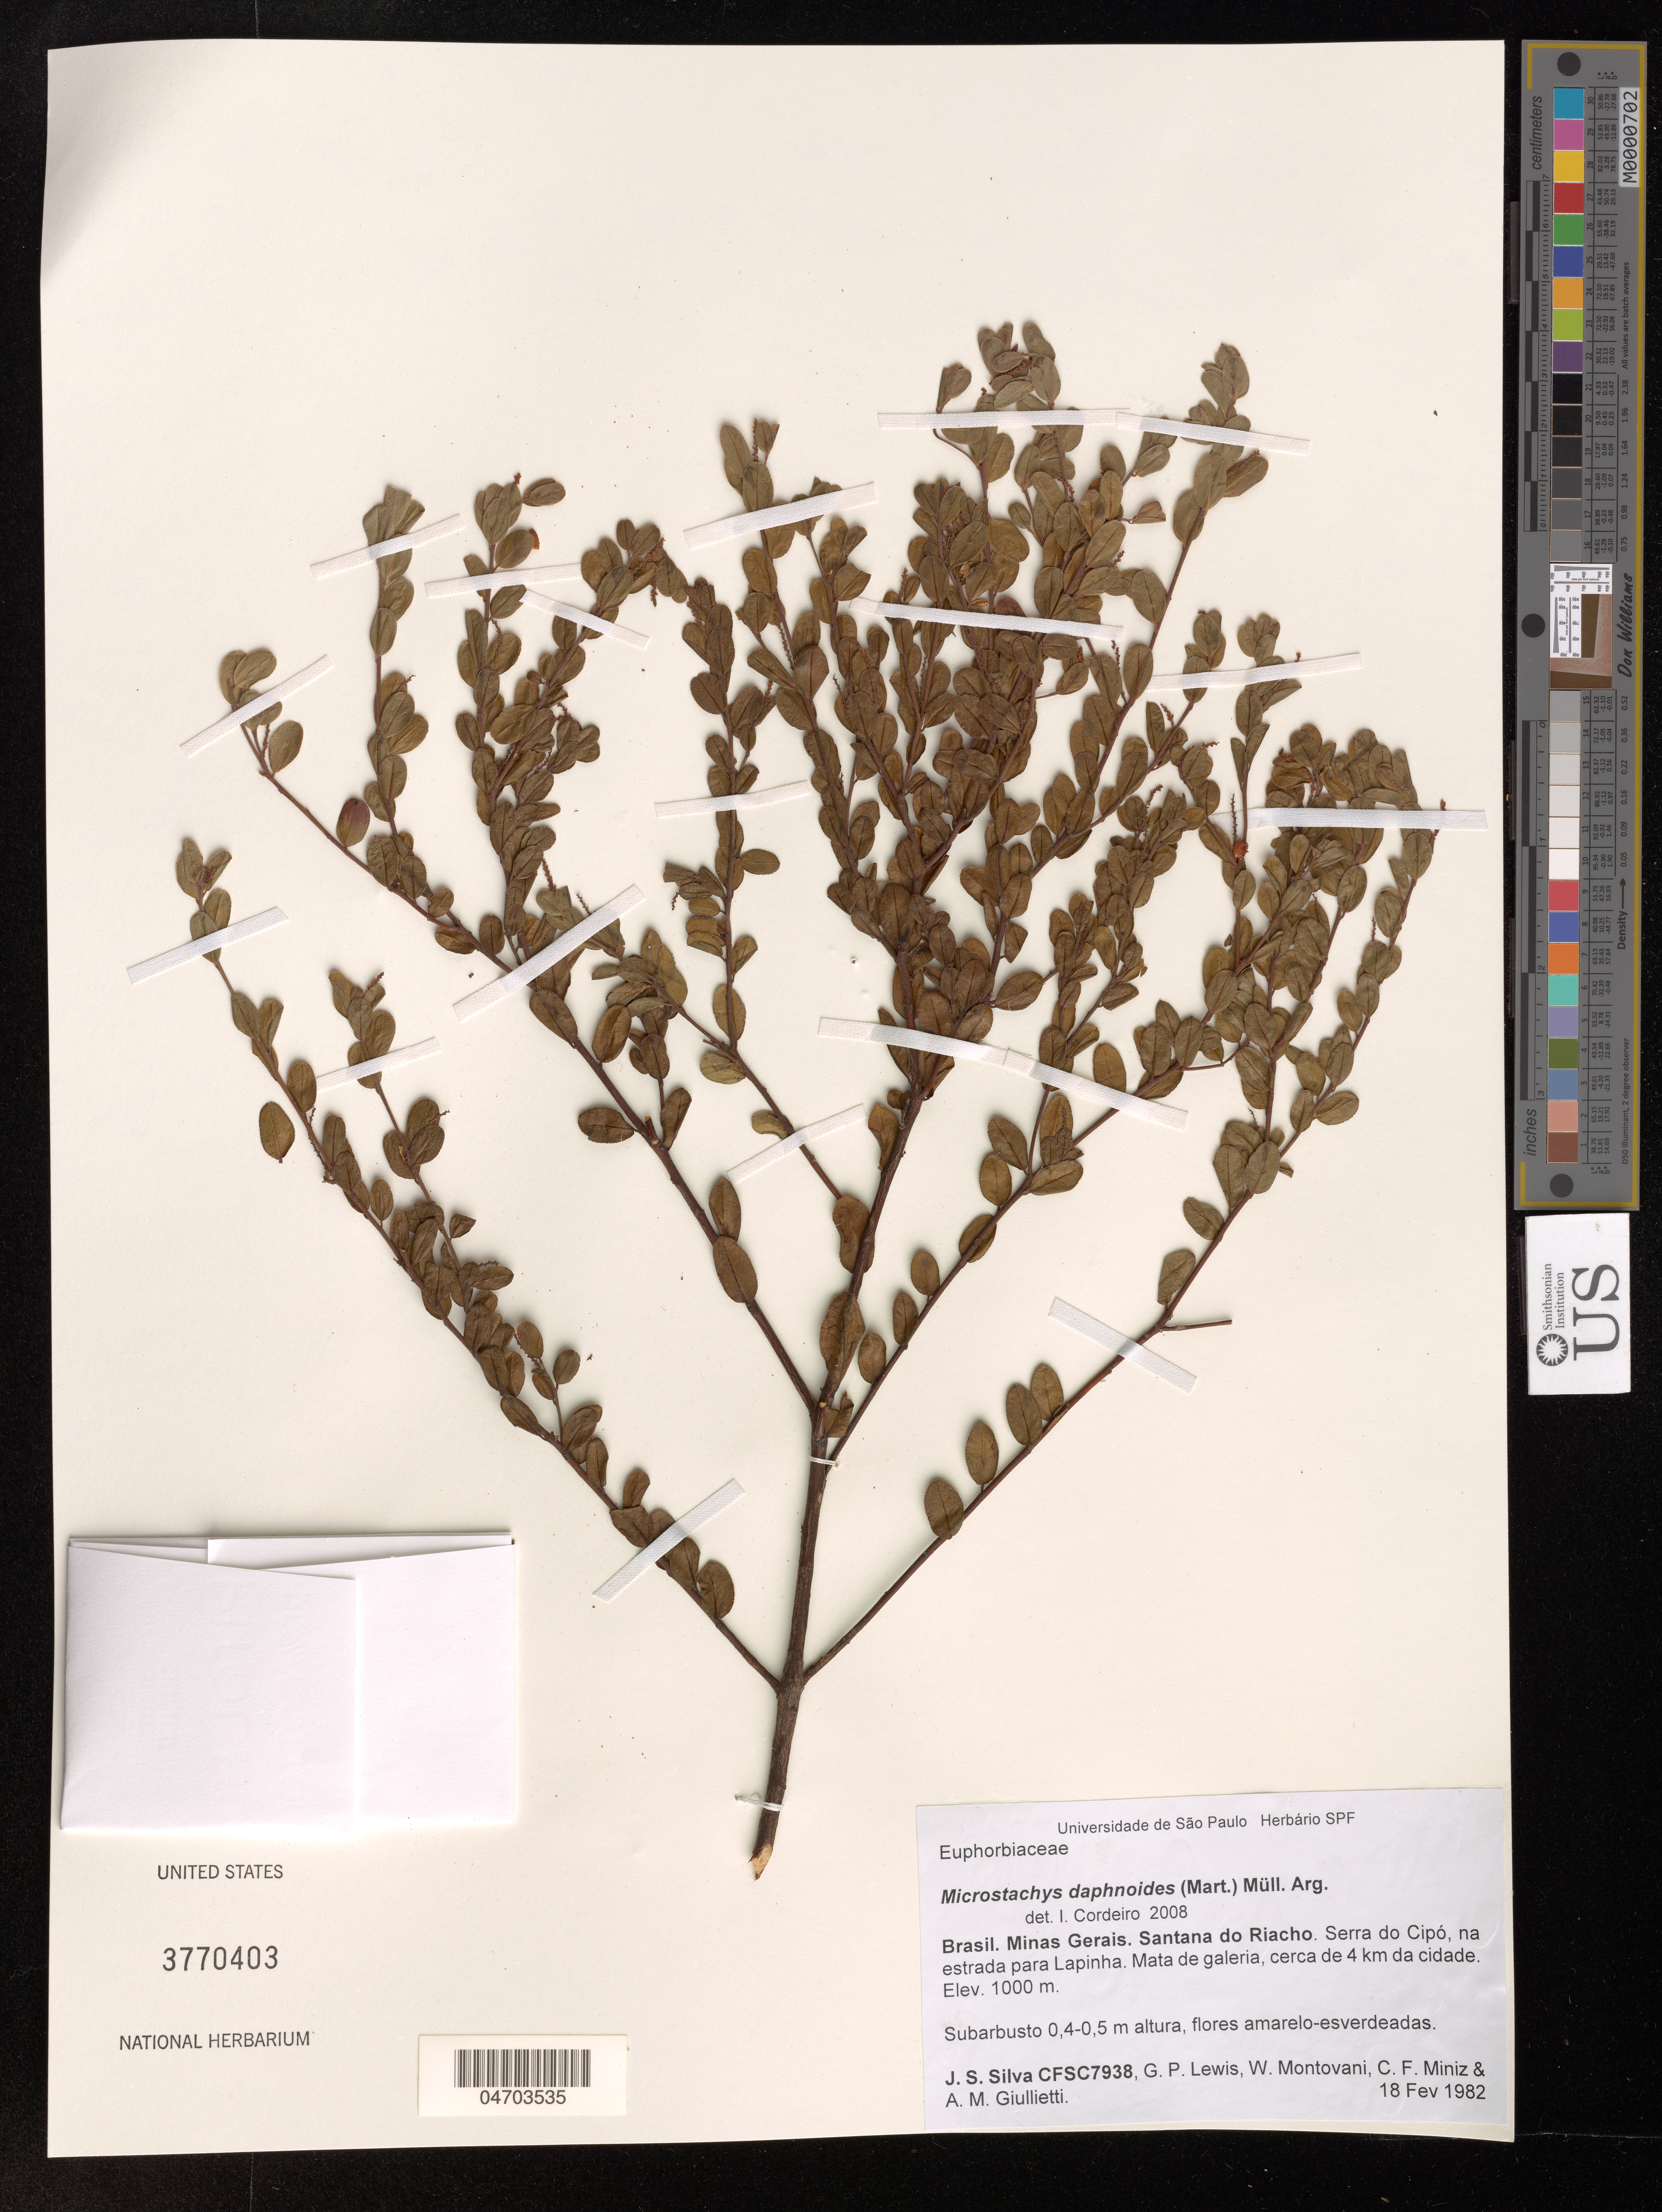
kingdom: Plantae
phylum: Tracheophyta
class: Magnoliopsida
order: Malpighiales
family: Euphorbiaceae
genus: Microstachys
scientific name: Microstachys daphnoides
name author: (Mart.) F. Dietr.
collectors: J. Silva, G. Lewis & W. Montovani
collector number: CFSC7938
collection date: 1982-02-18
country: Brazil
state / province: Minas Gerais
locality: Santana do Riacho. Serra do Cipó, na estrada para Lapinha. Mata de galeria, cerca de 4 km da cidade.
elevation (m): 1000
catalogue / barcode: US 3770403